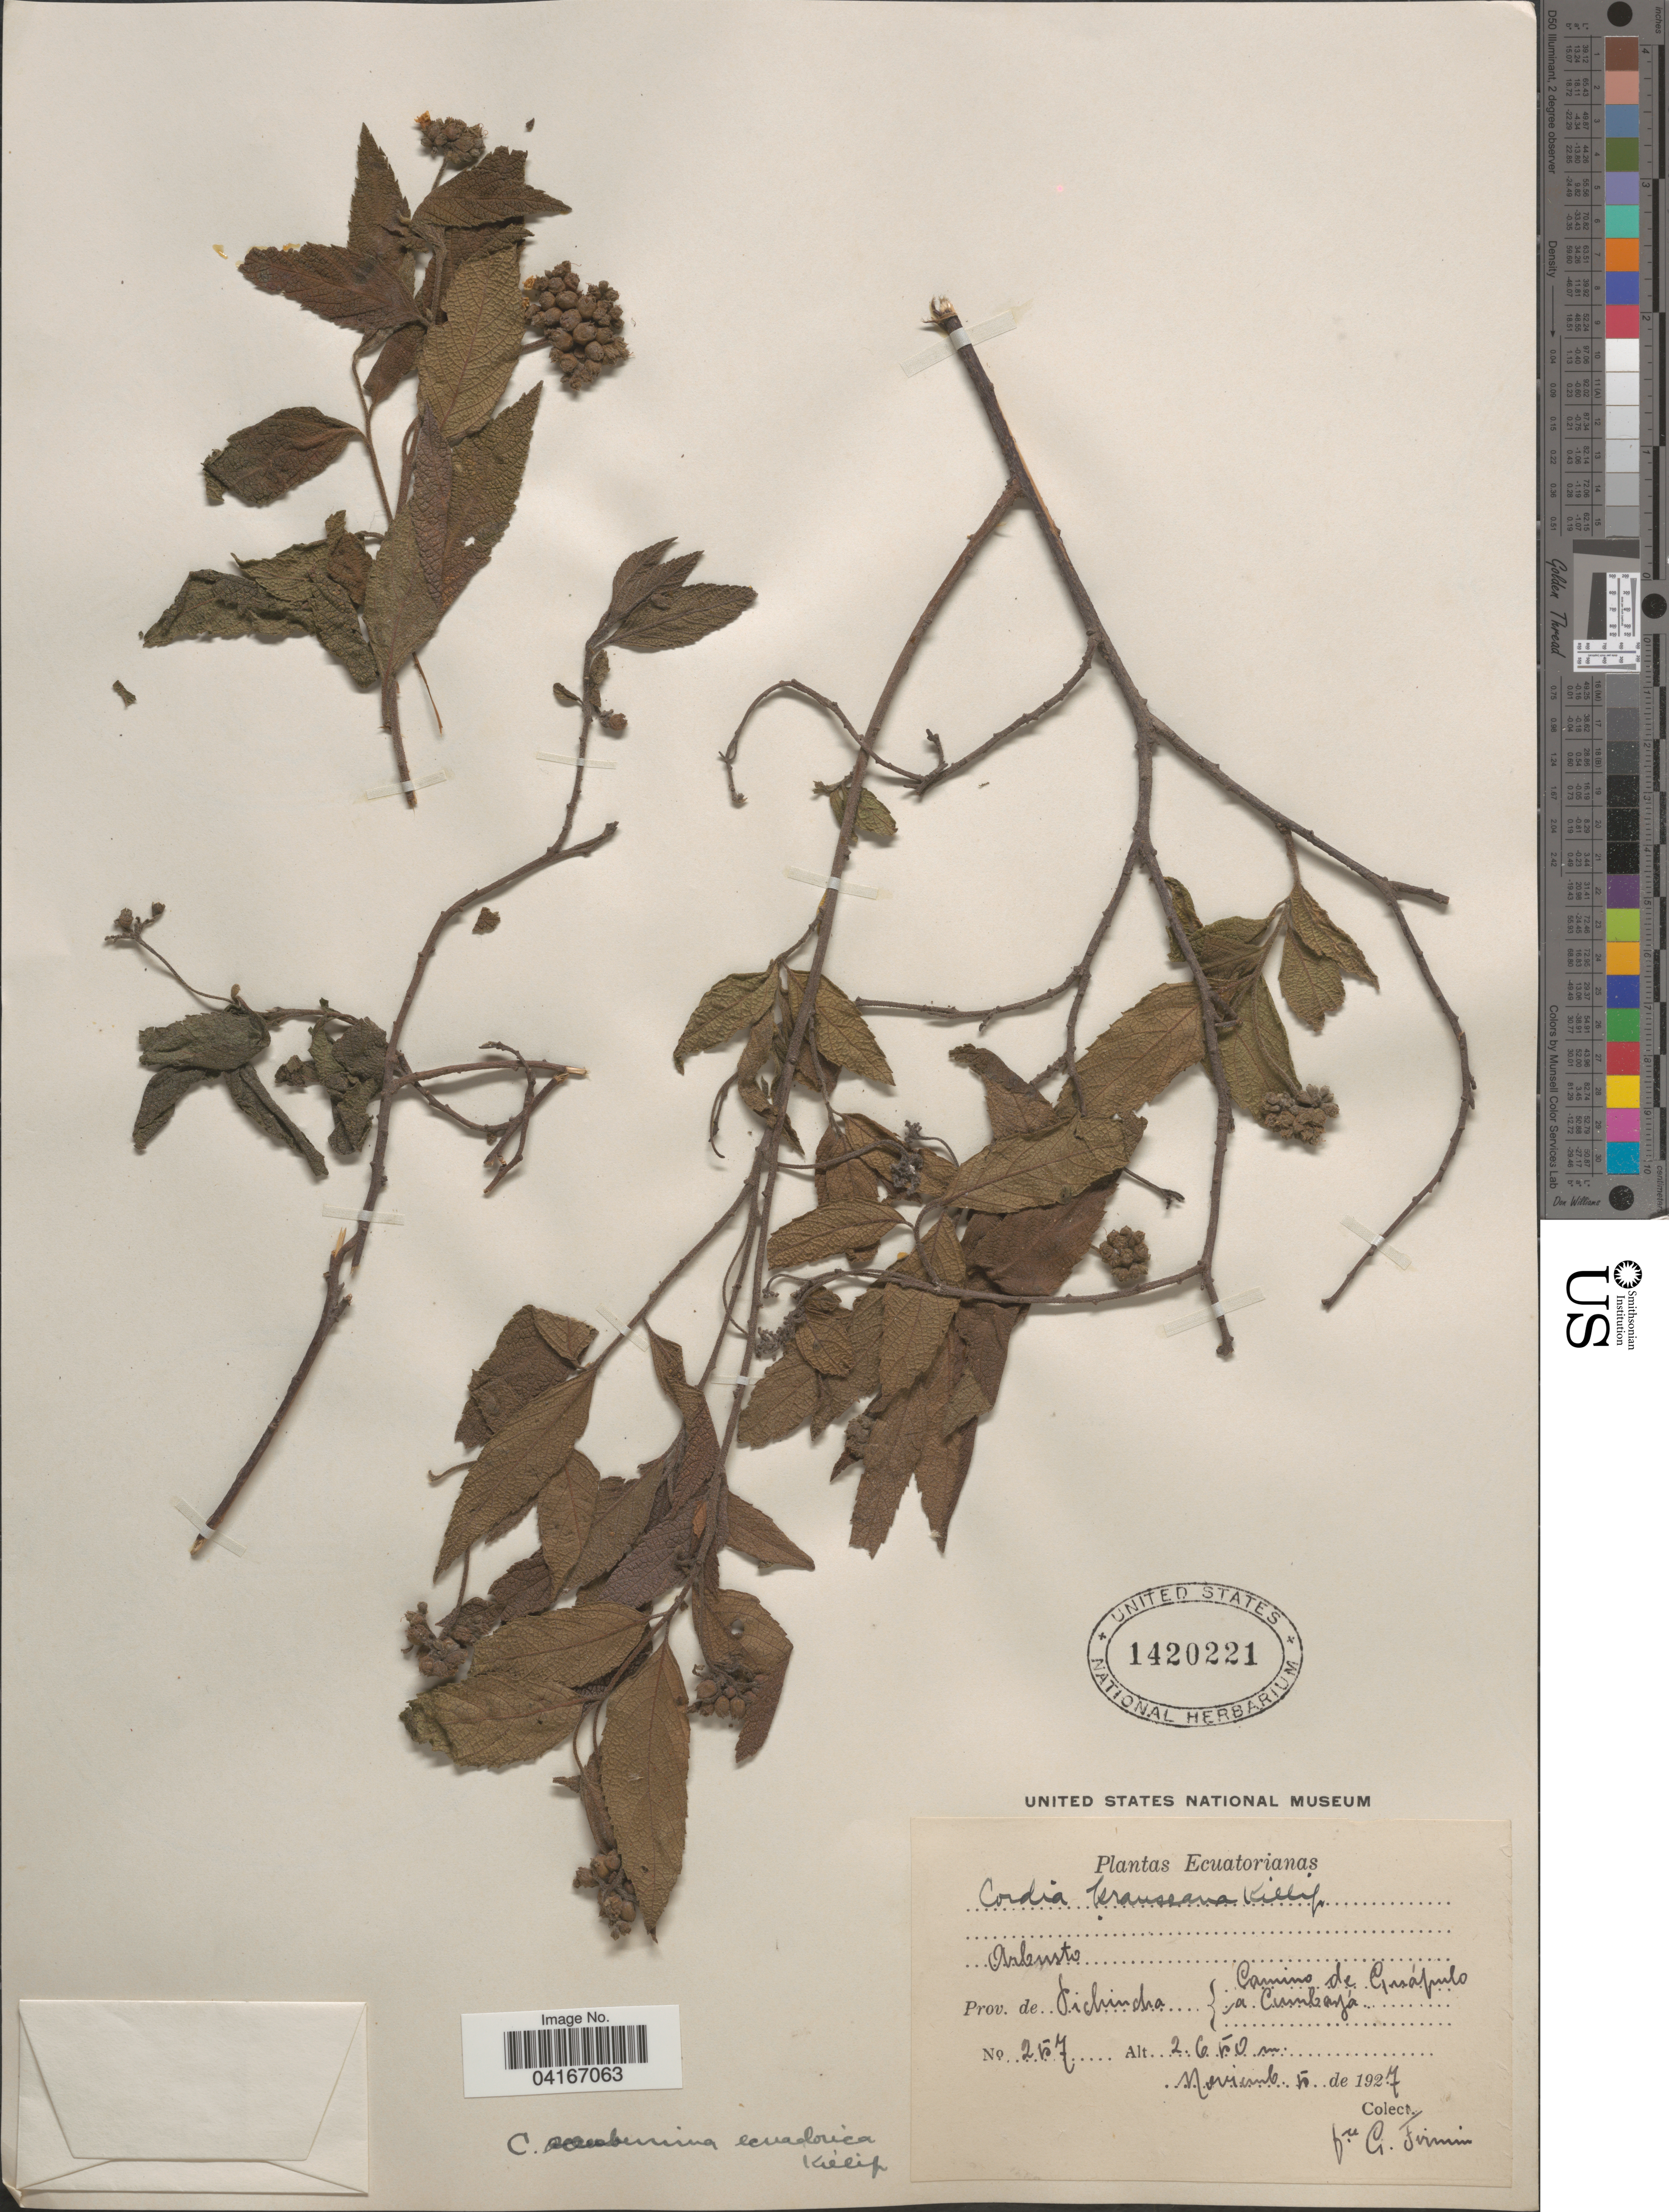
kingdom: Plantae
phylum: Tracheophyta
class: Magnoliopsida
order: Boraginales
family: Cordiaceae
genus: Cordia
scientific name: Cordia krauseana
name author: Killip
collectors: F. Firmin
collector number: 257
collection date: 1927-11-05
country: Ecuador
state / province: Pichincha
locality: Camino de Guápulo a Cumbaya.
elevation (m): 2650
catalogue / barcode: US 1420221